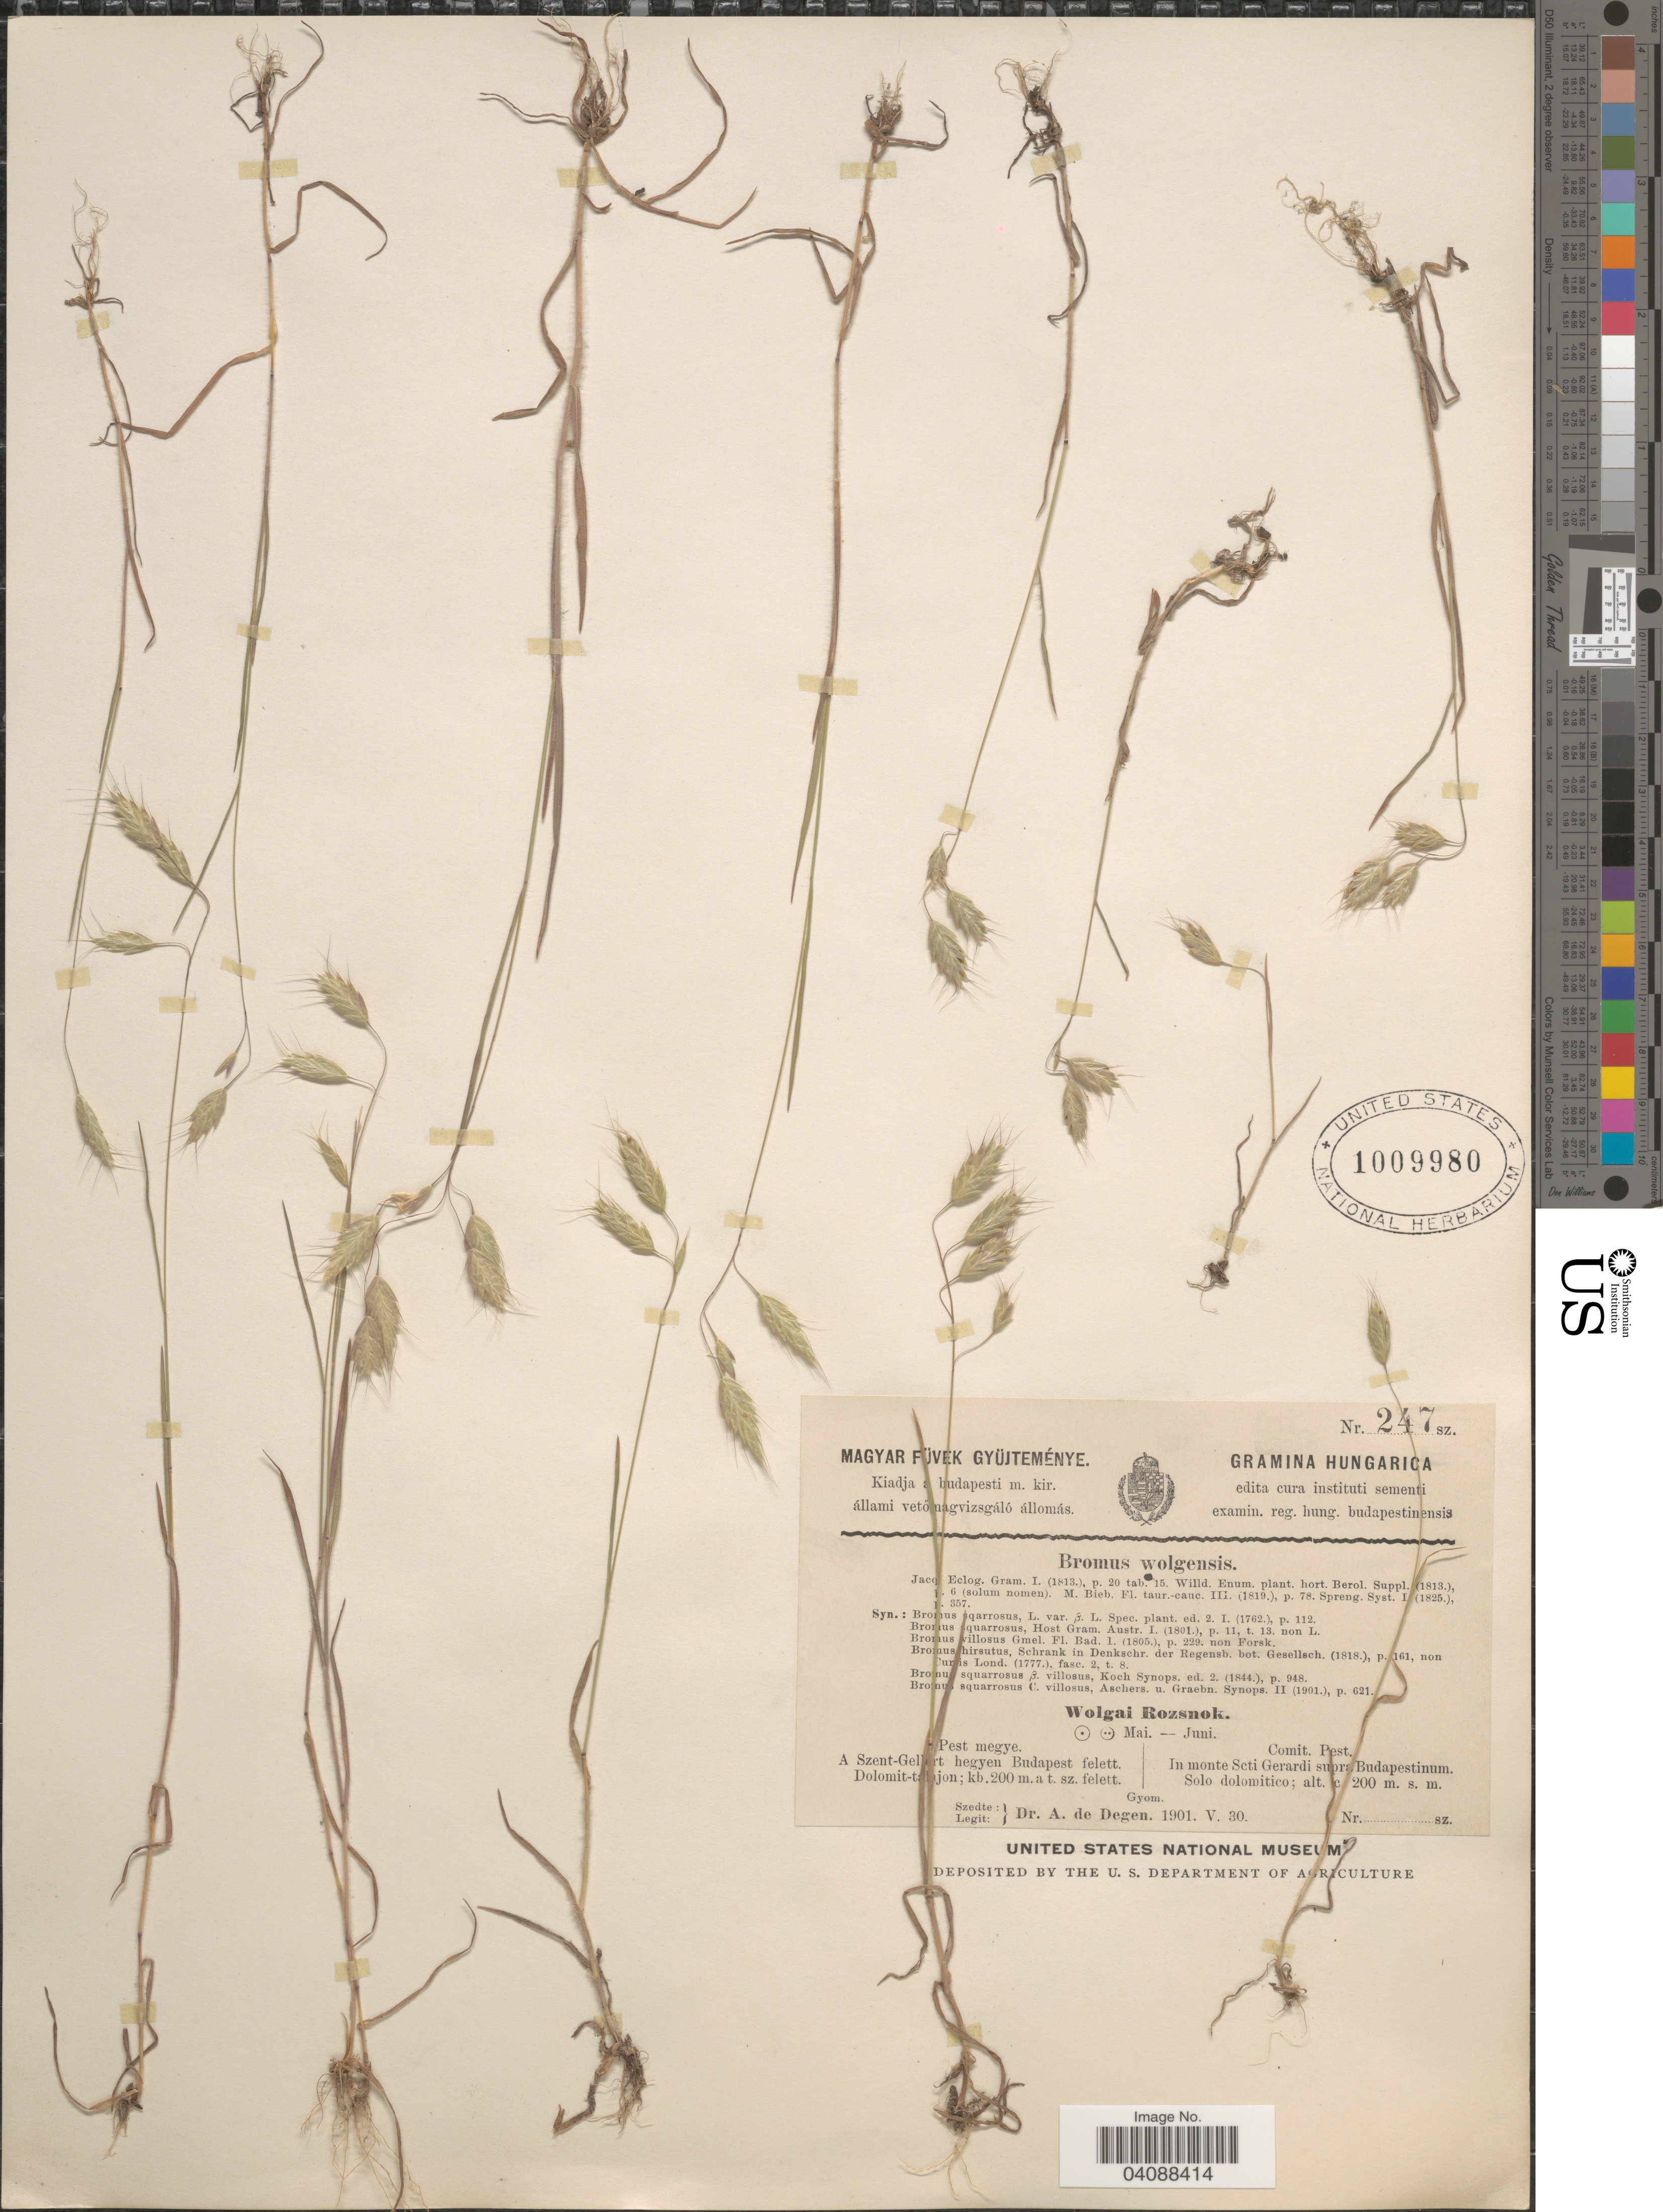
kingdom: Plantae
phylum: Tracheophyta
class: Liliopsida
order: Poales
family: Poaceae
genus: Bromus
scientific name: Bromus squarrosus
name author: L.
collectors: A. Degen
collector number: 247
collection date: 1901-05-30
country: Hungary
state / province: Pest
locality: Comit. Pest. In monte Scti Gerardi supr [illegible text] Budapestinum.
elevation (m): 200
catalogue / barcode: US 1009980